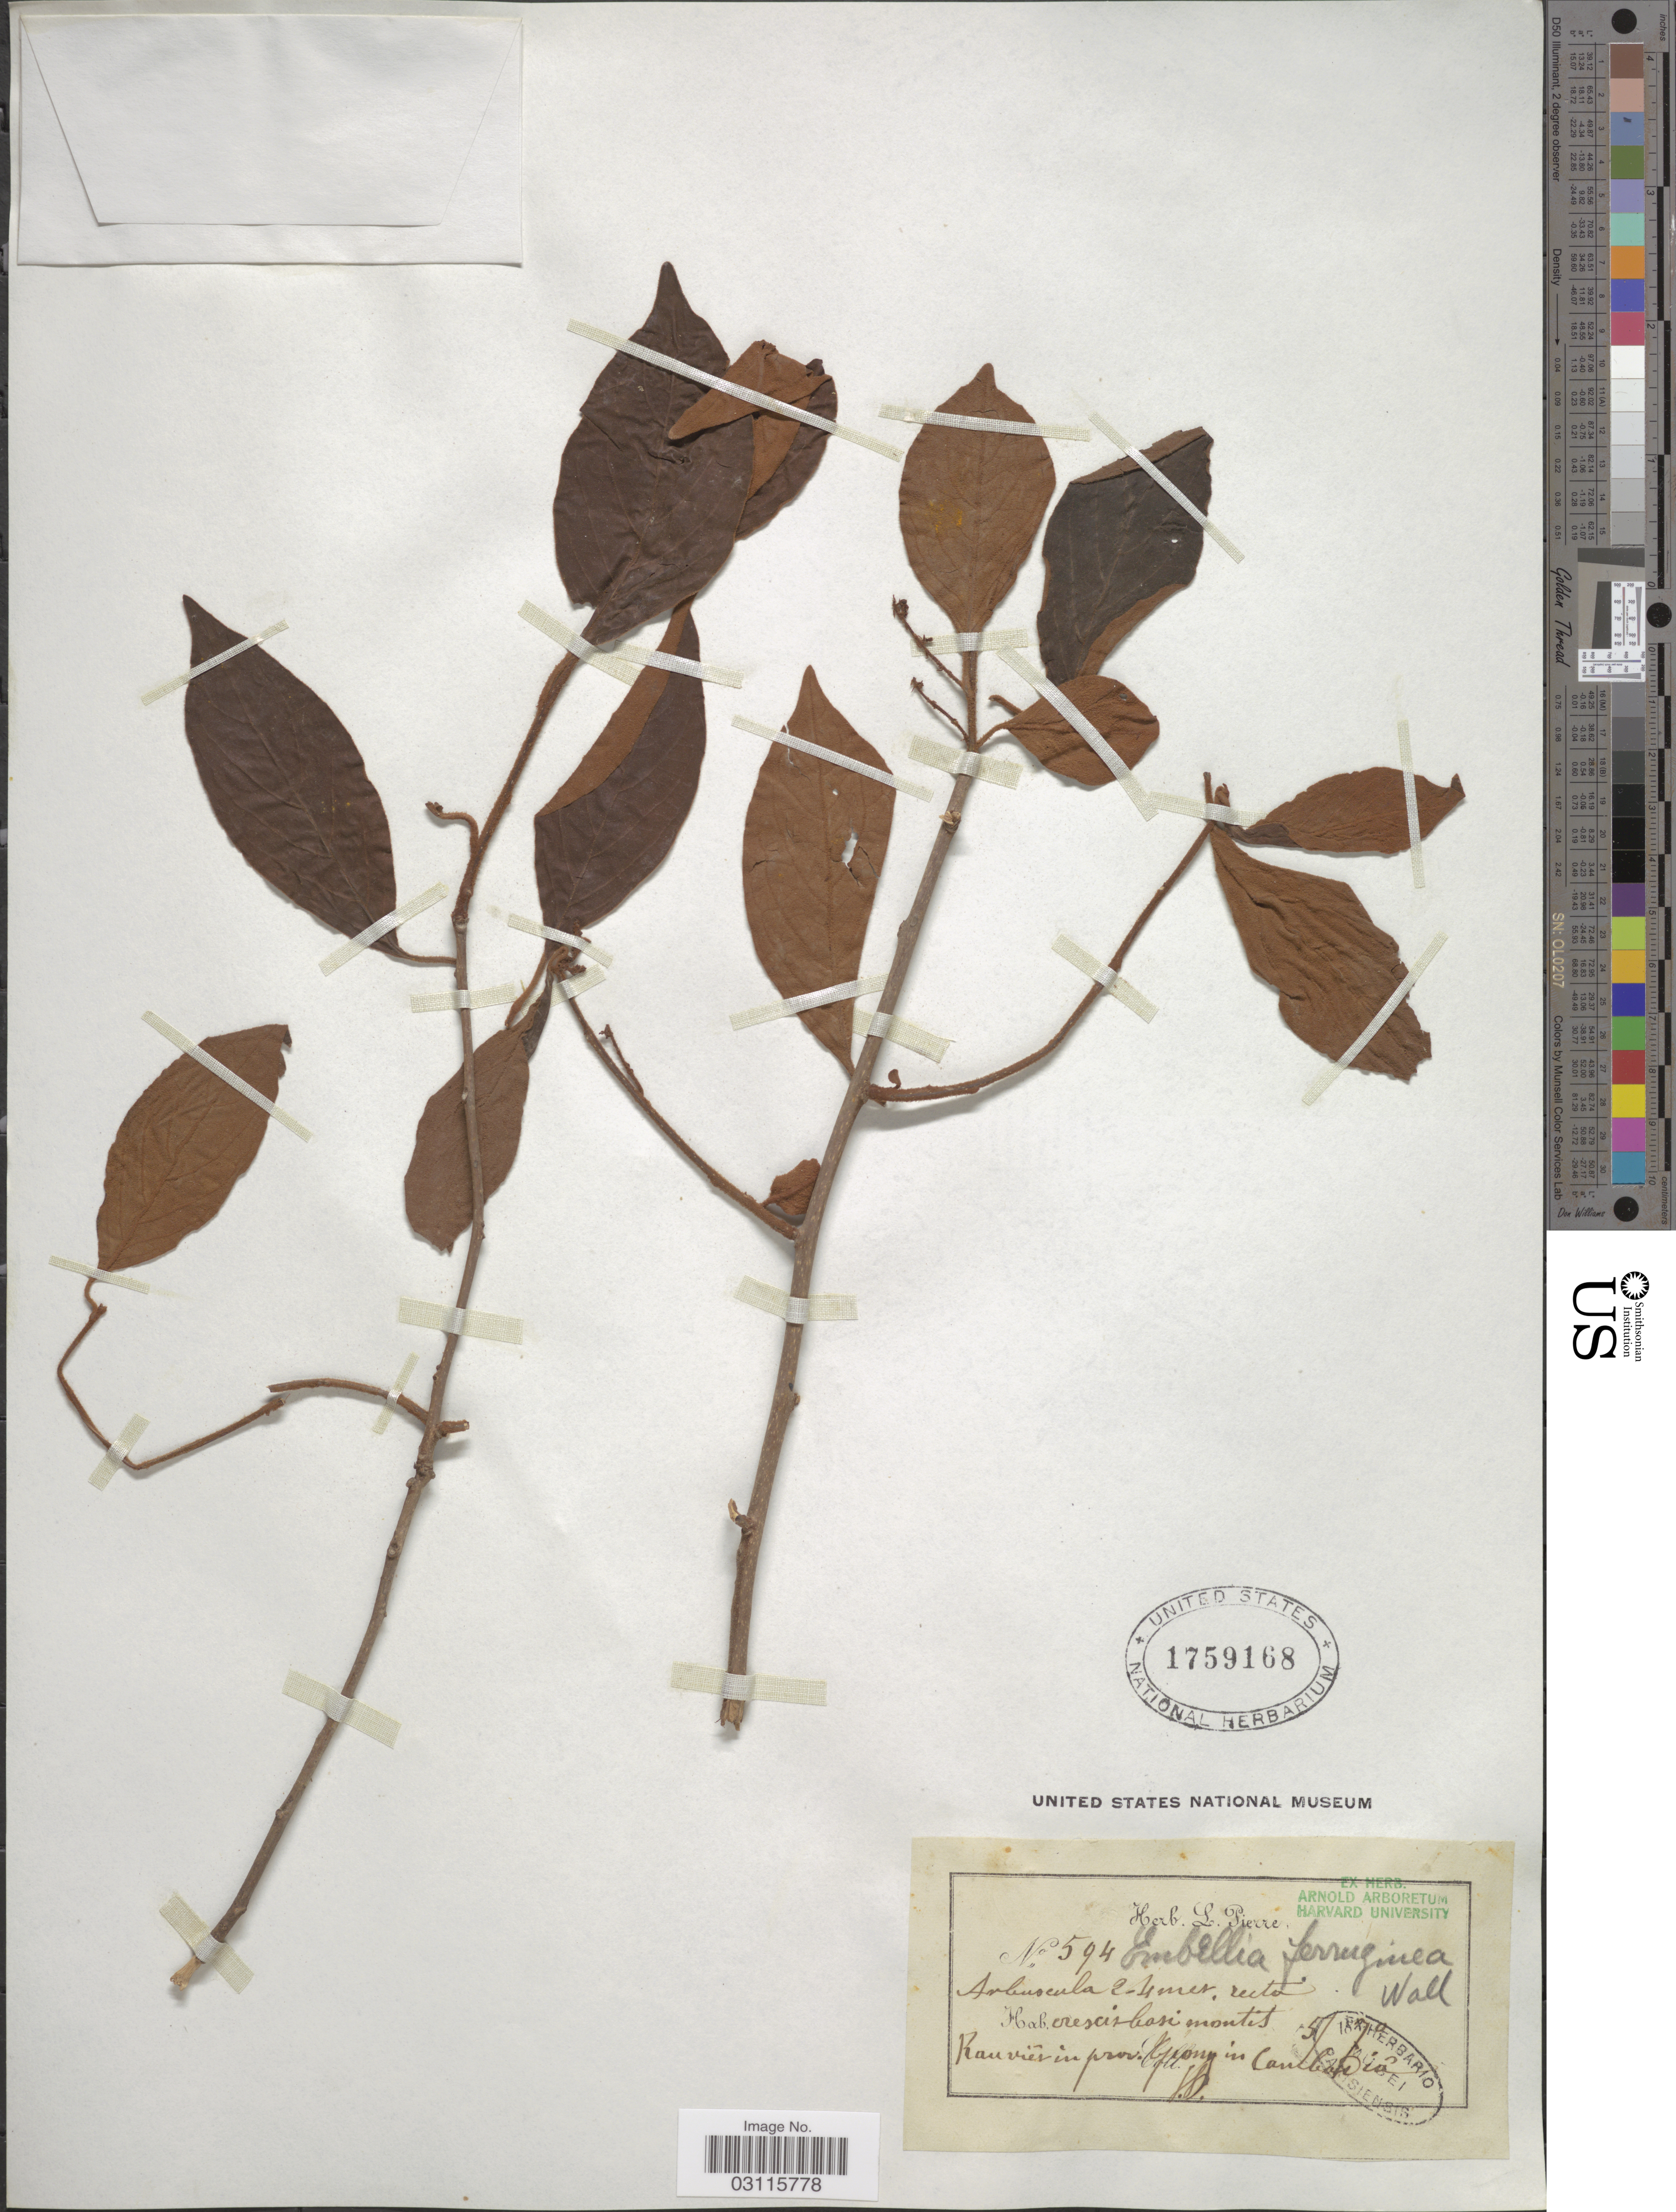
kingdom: Plantae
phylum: Tracheophyta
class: Magnoliopsida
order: Ericales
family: Primulaceae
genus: Embelia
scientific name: Embelia ferruginea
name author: A. DC.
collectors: L. Pierre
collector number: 594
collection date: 1887-05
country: Cambodia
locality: Raunviêr in prov. Kpong.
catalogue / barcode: US 1759168